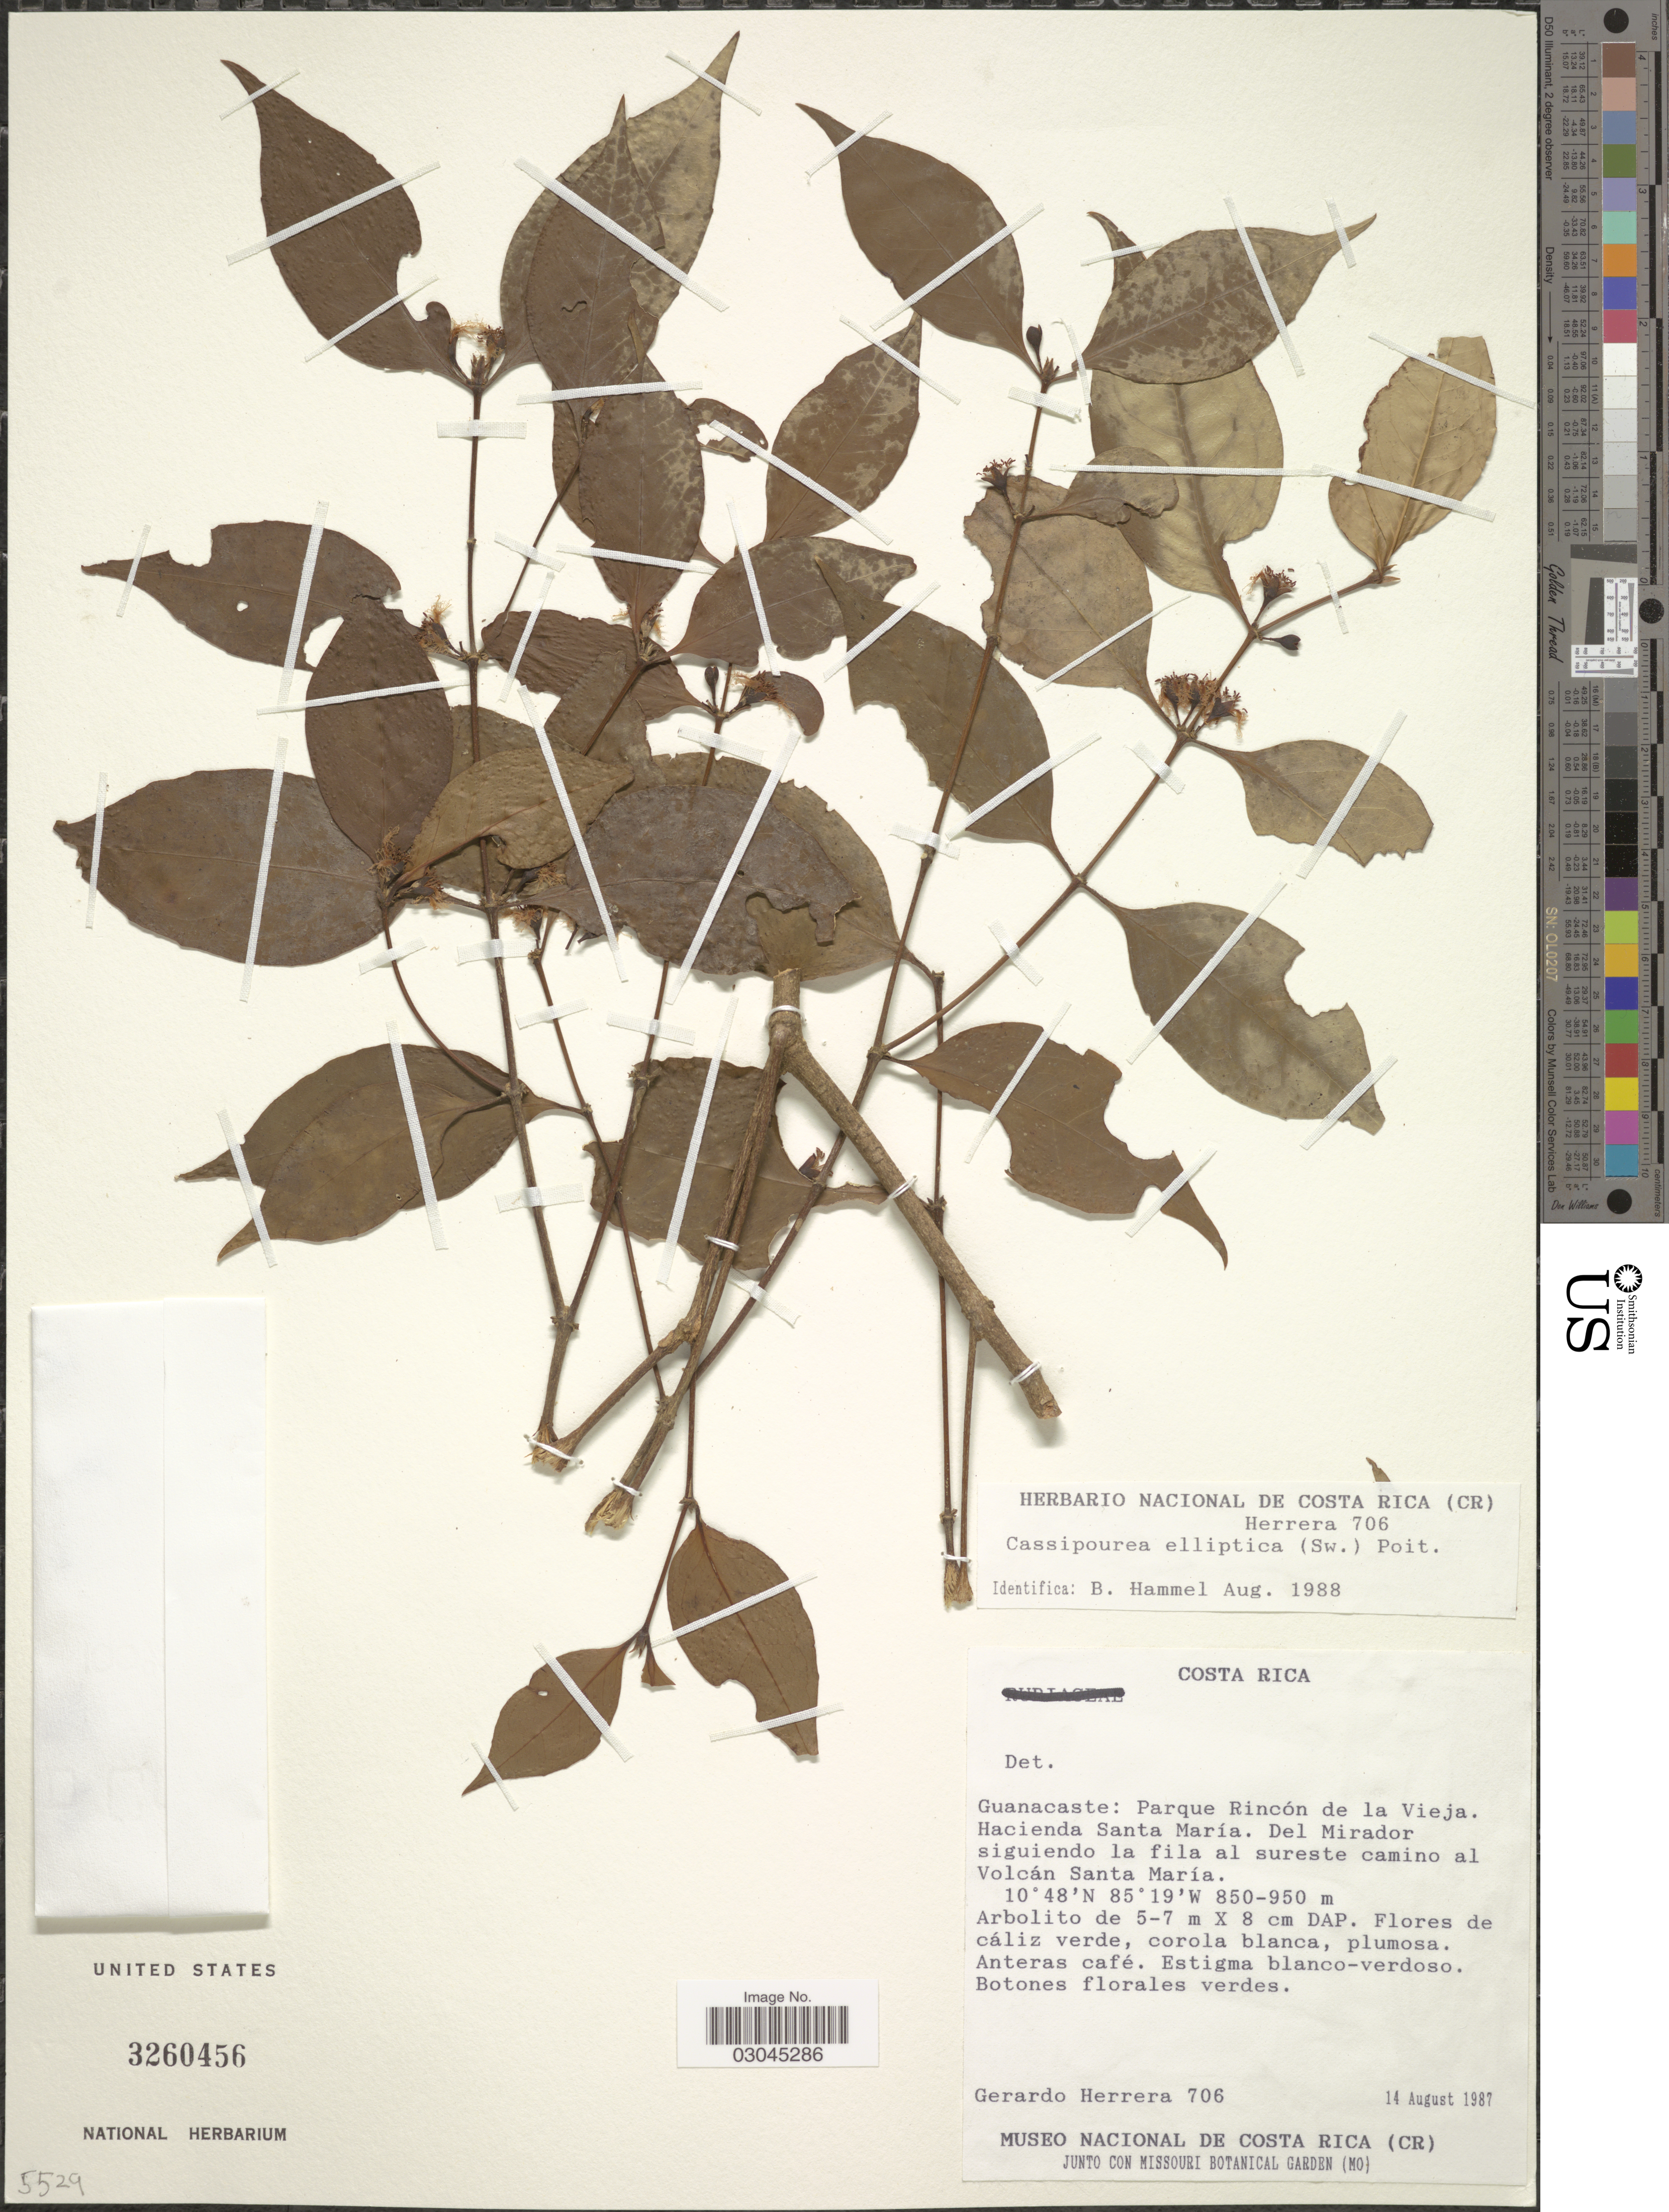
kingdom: Plantae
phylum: Tracheophyta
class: Magnoliopsida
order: Malpighiales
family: Rhizophoraceae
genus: Cassipourea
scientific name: Cassipourea elliptica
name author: (Sw.) Poir.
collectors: G. Herrera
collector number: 706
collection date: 1987-08-14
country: Costa Rica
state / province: Guanacaste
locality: Parque Rincón de la Vieja. Hacienda Santa María. Del Mirador siguiendo la fila al sureste camino al Volcán Santa María.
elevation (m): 850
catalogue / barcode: US 3260456